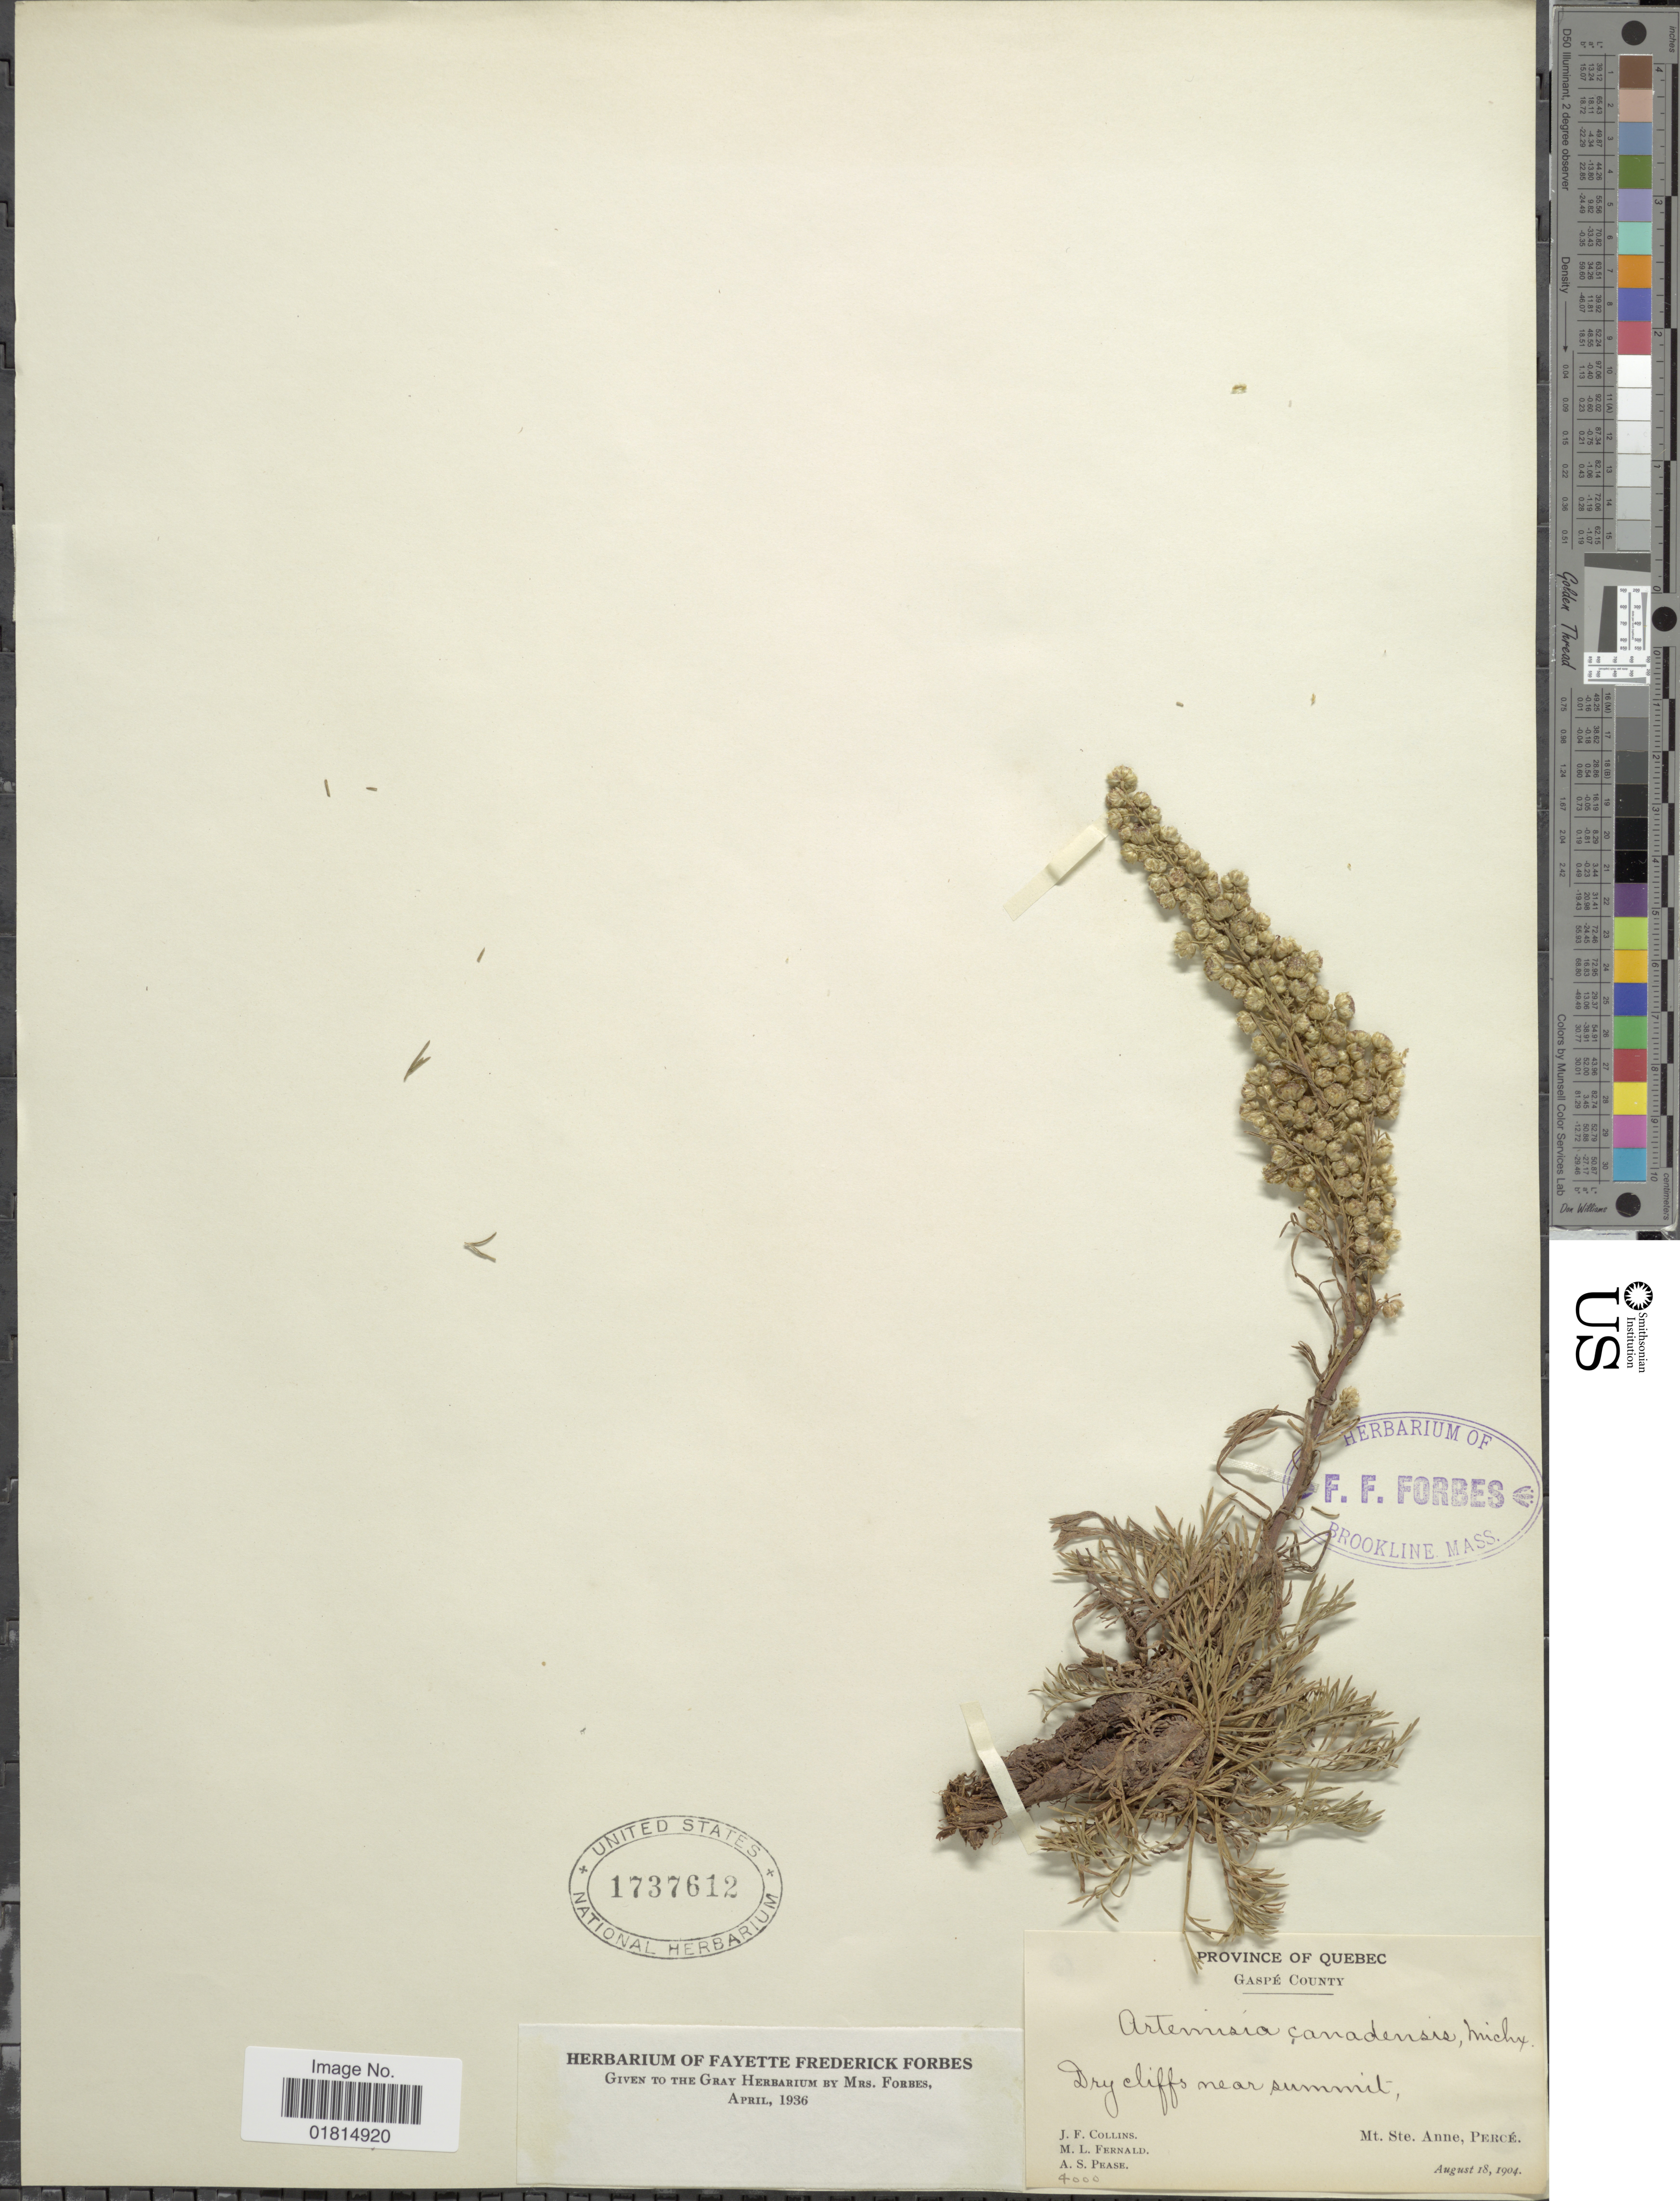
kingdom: Plantae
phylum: Tracheophyta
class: Magnoliopsida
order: Asterales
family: Asteraceae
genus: Artemisia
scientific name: Artemisia canadensis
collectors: J. Collins, M. L. Fernald & A. S. Pease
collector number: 4000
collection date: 1904-08-18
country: Canada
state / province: Quebec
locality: Province of Quebec. Gaspé County. Dry cliffs near summit, Mt. Ste. Anne, Percé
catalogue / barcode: US 1737612